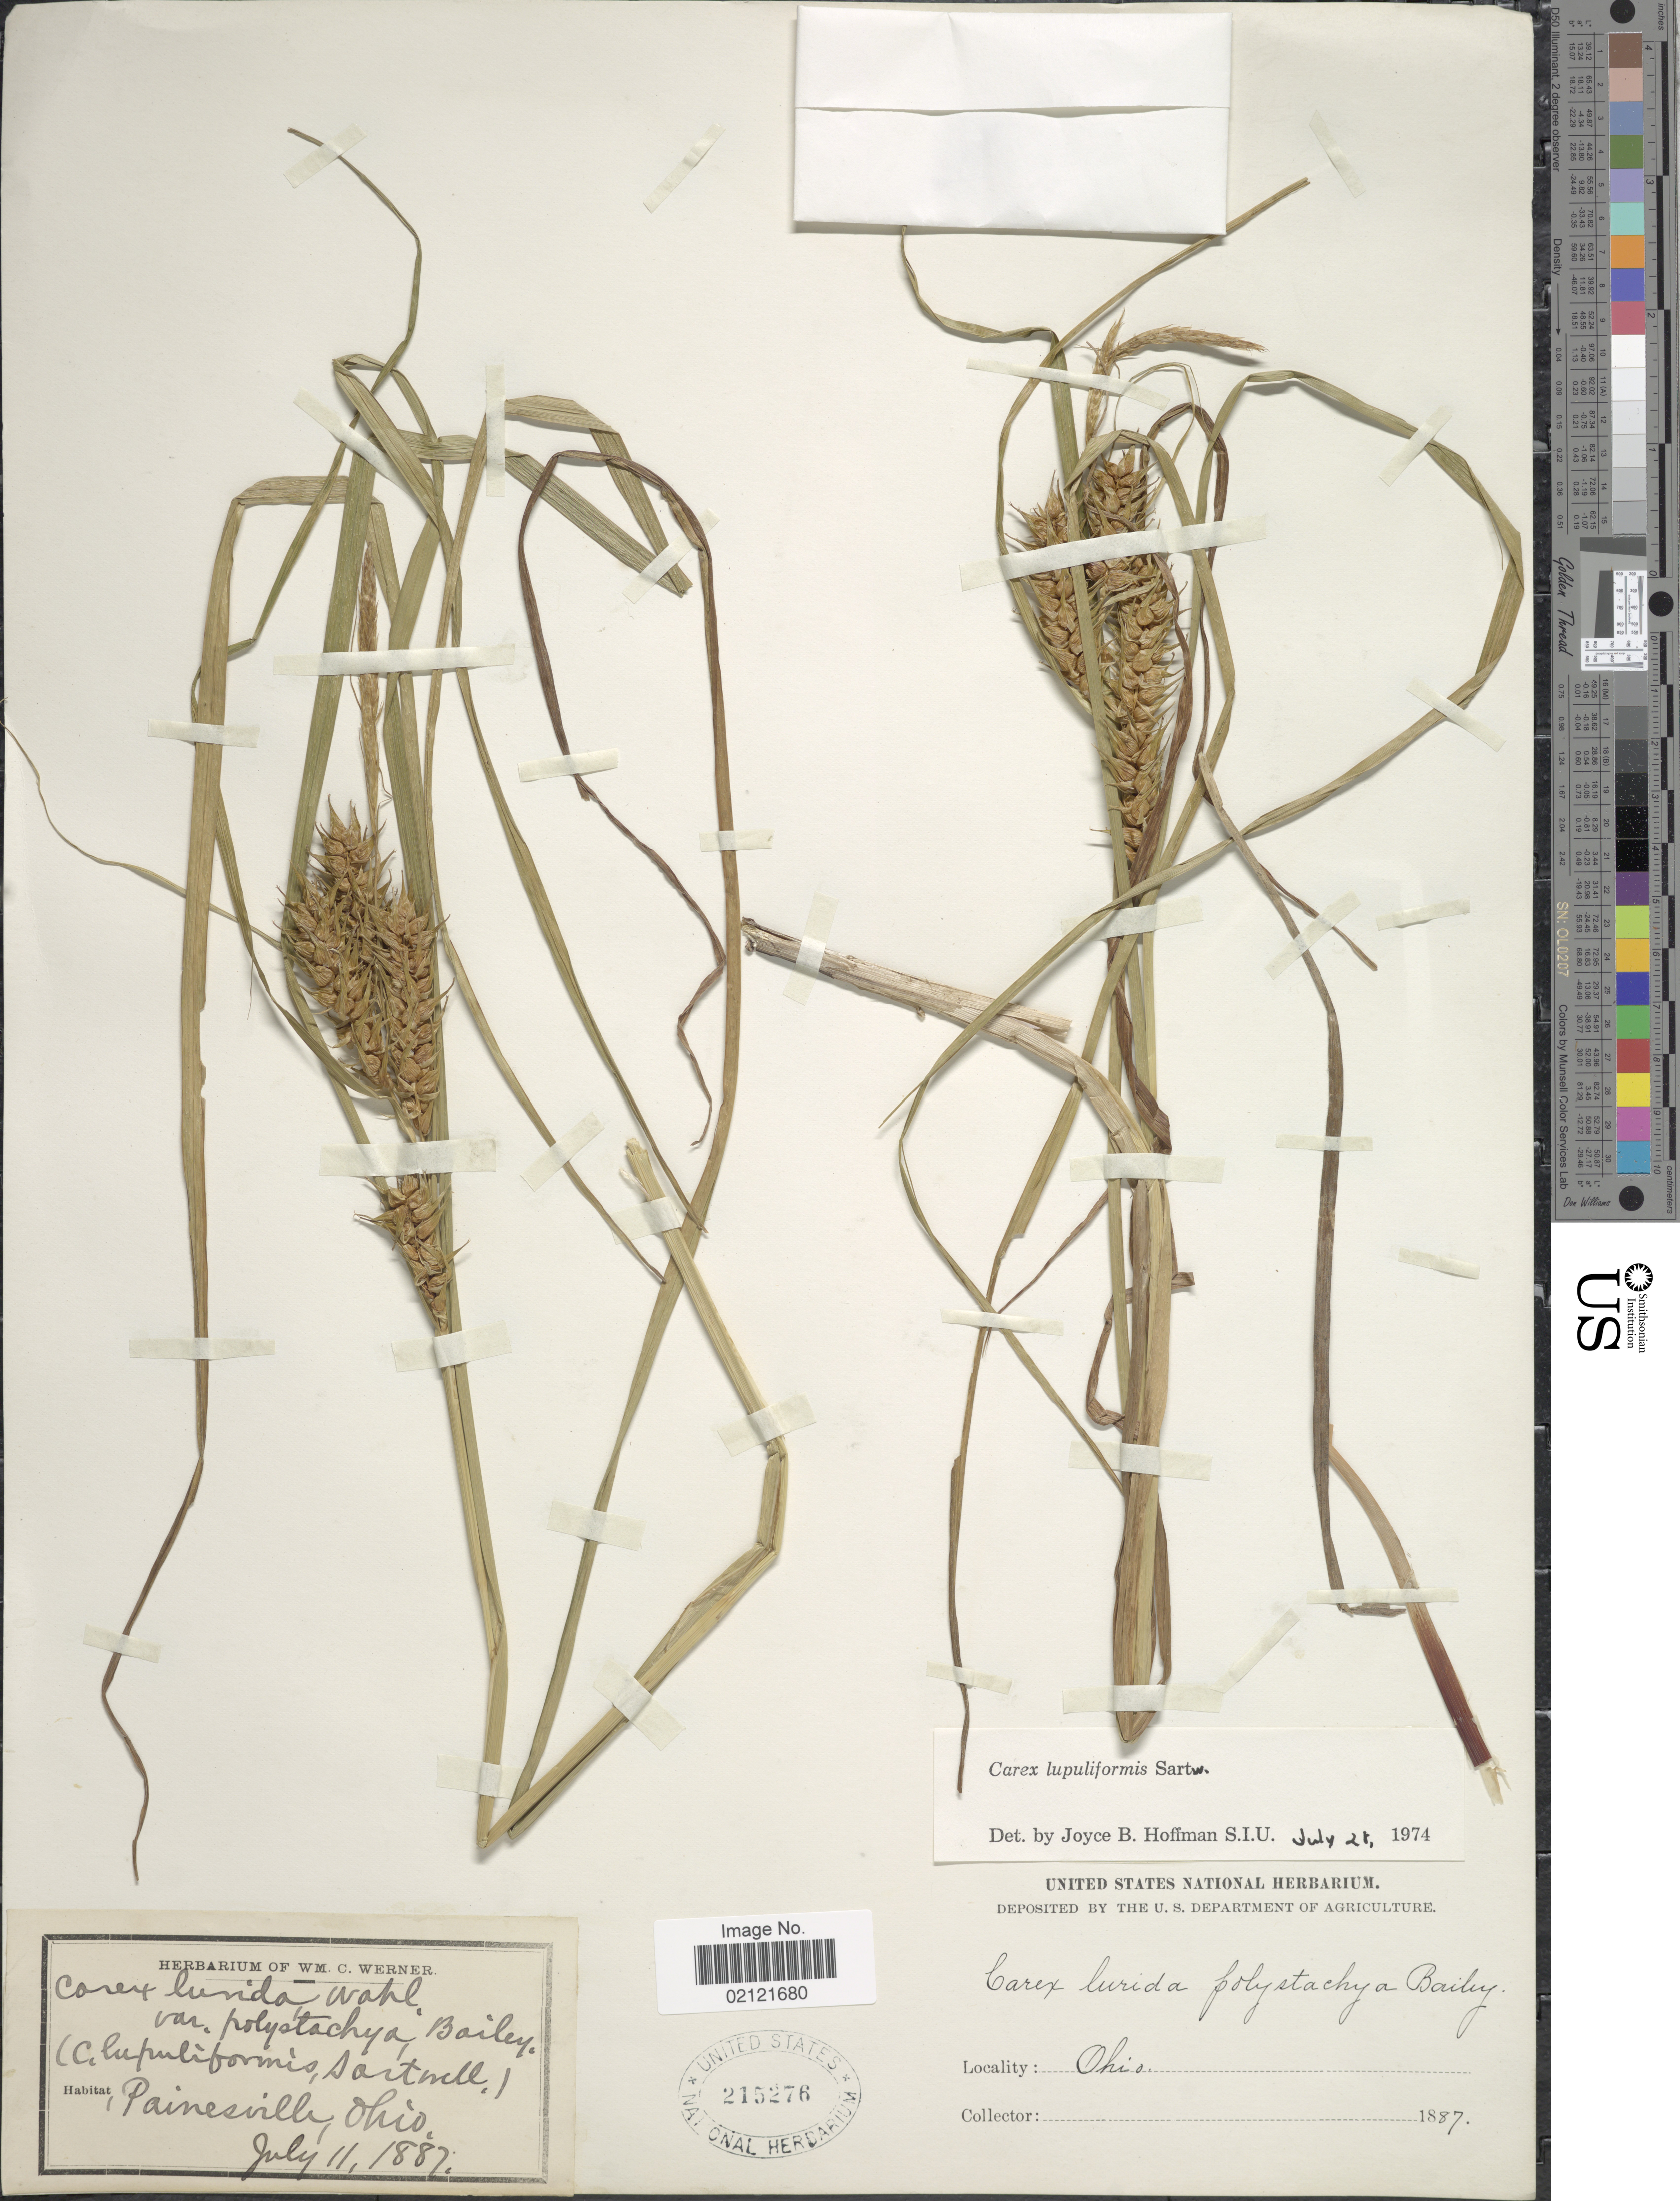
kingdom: Plantae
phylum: Tracheophyta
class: Liliopsida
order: Poales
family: Cyperaceae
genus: Carex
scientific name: Carex lupuliformis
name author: Sartwell ex Dewey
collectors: ex herb. Wm. C. Werner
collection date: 1887-07-11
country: United States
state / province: Ohio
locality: Painesville, Ohio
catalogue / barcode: US 215276